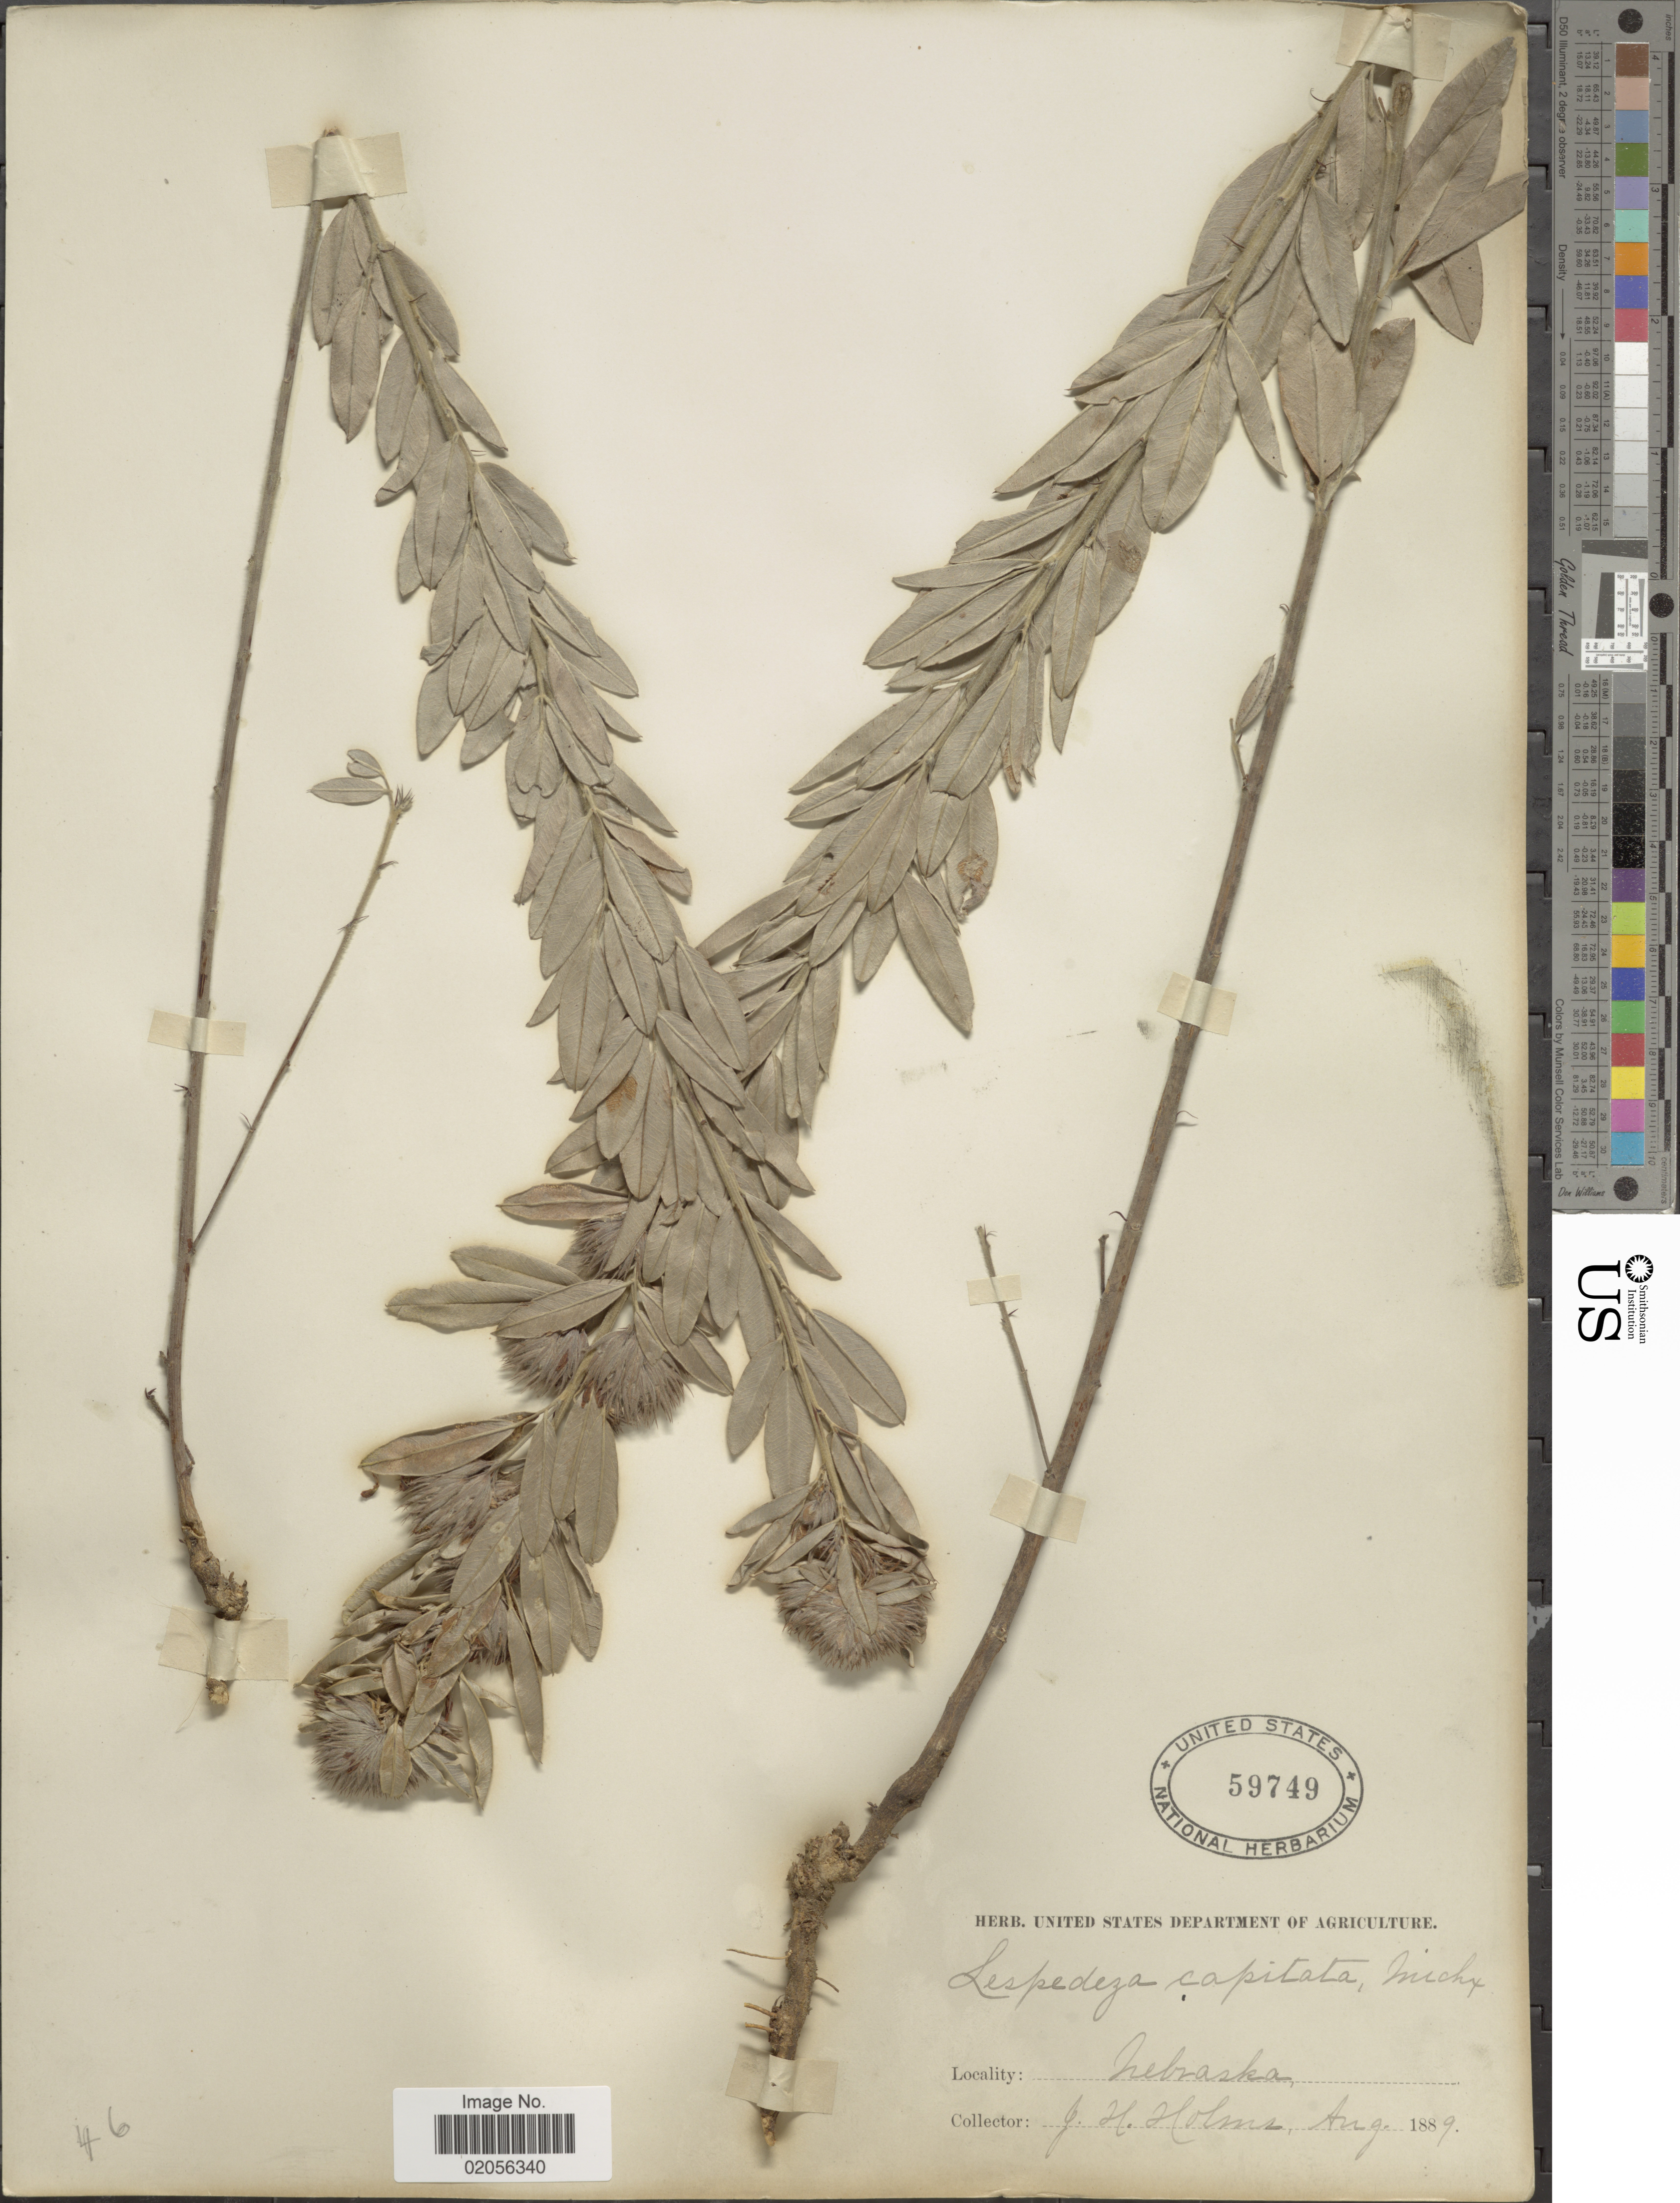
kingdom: Plantae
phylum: Tracheophyta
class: Magnoliopsida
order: Fabales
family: Fabaceae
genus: Lespedeza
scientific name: Lespedeza capitata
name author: Michx.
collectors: J. H. Holms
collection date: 1889-08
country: United States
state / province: Nebraska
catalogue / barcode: US 59749